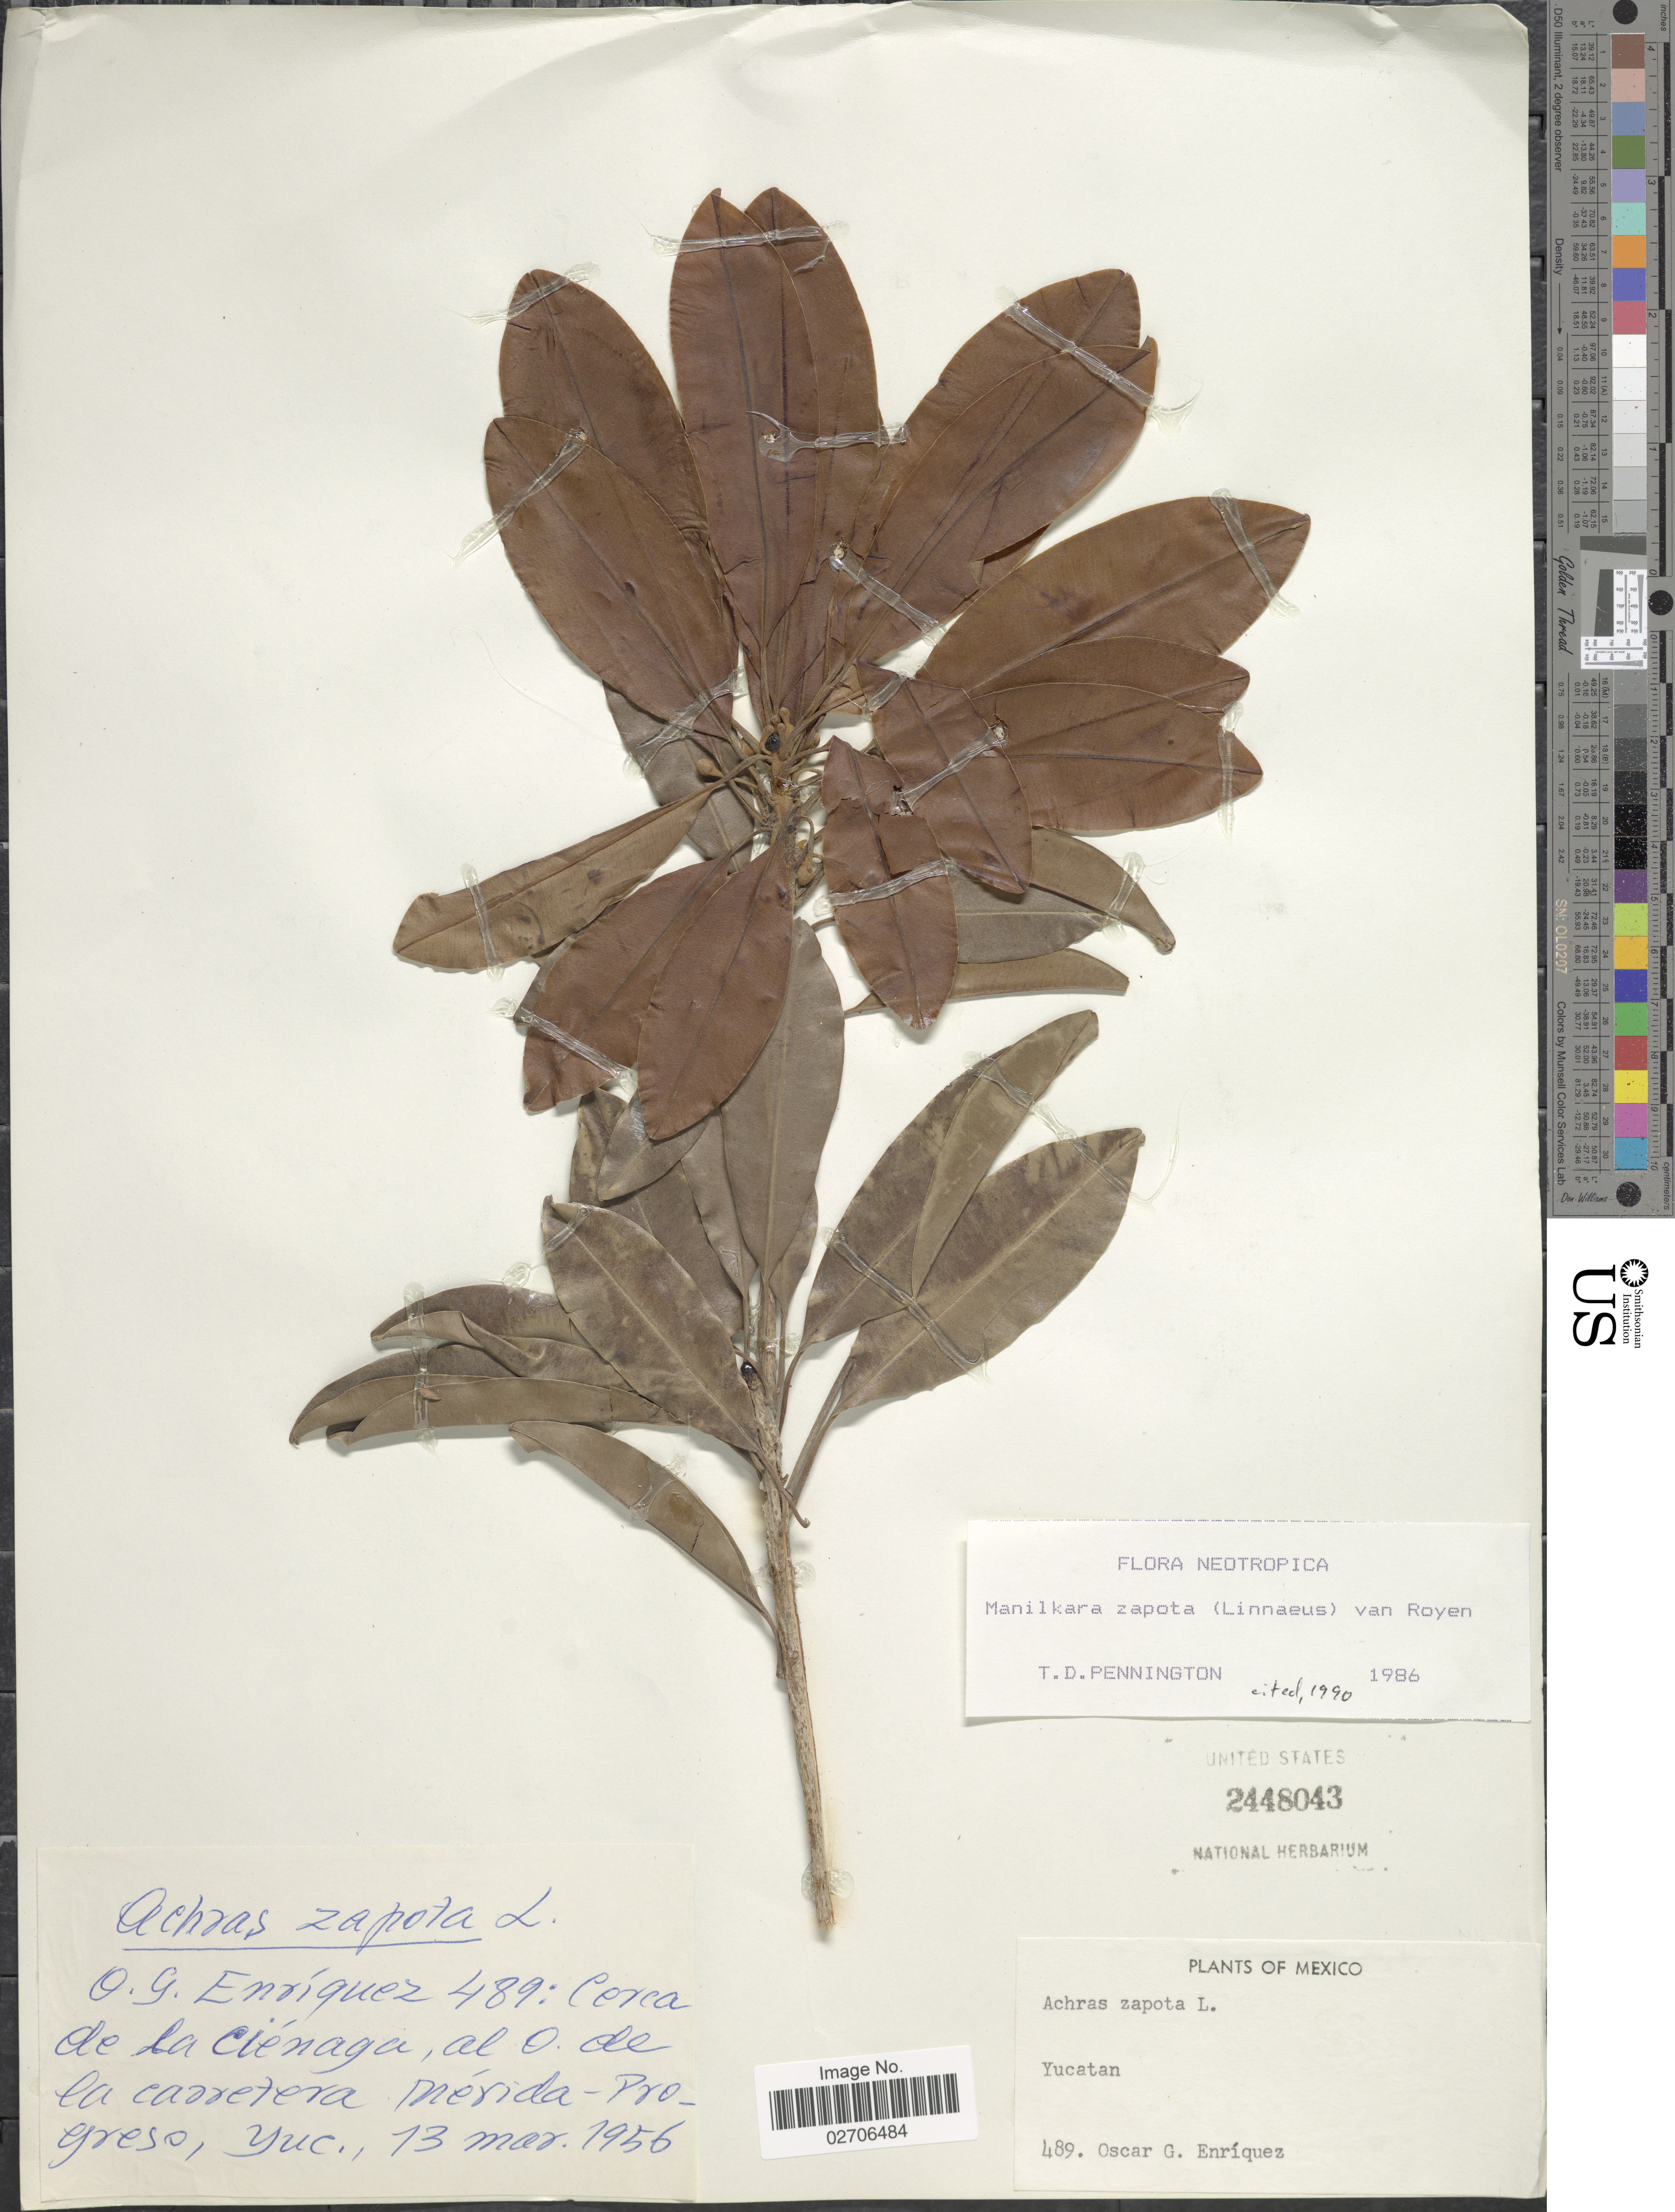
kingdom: Plantae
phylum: Tracheophyta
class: Magnoliopsida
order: Ericales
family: Sapotaceae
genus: Manilkara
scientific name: Manilkara zapota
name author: (L.) P. Royen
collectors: O. Enriquez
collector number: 489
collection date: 1956-03-13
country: Mexico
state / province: Yucatán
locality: Cerca de la Cienaga, al O. de la carretera merida-Progreso, Yuc.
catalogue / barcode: US 2448043